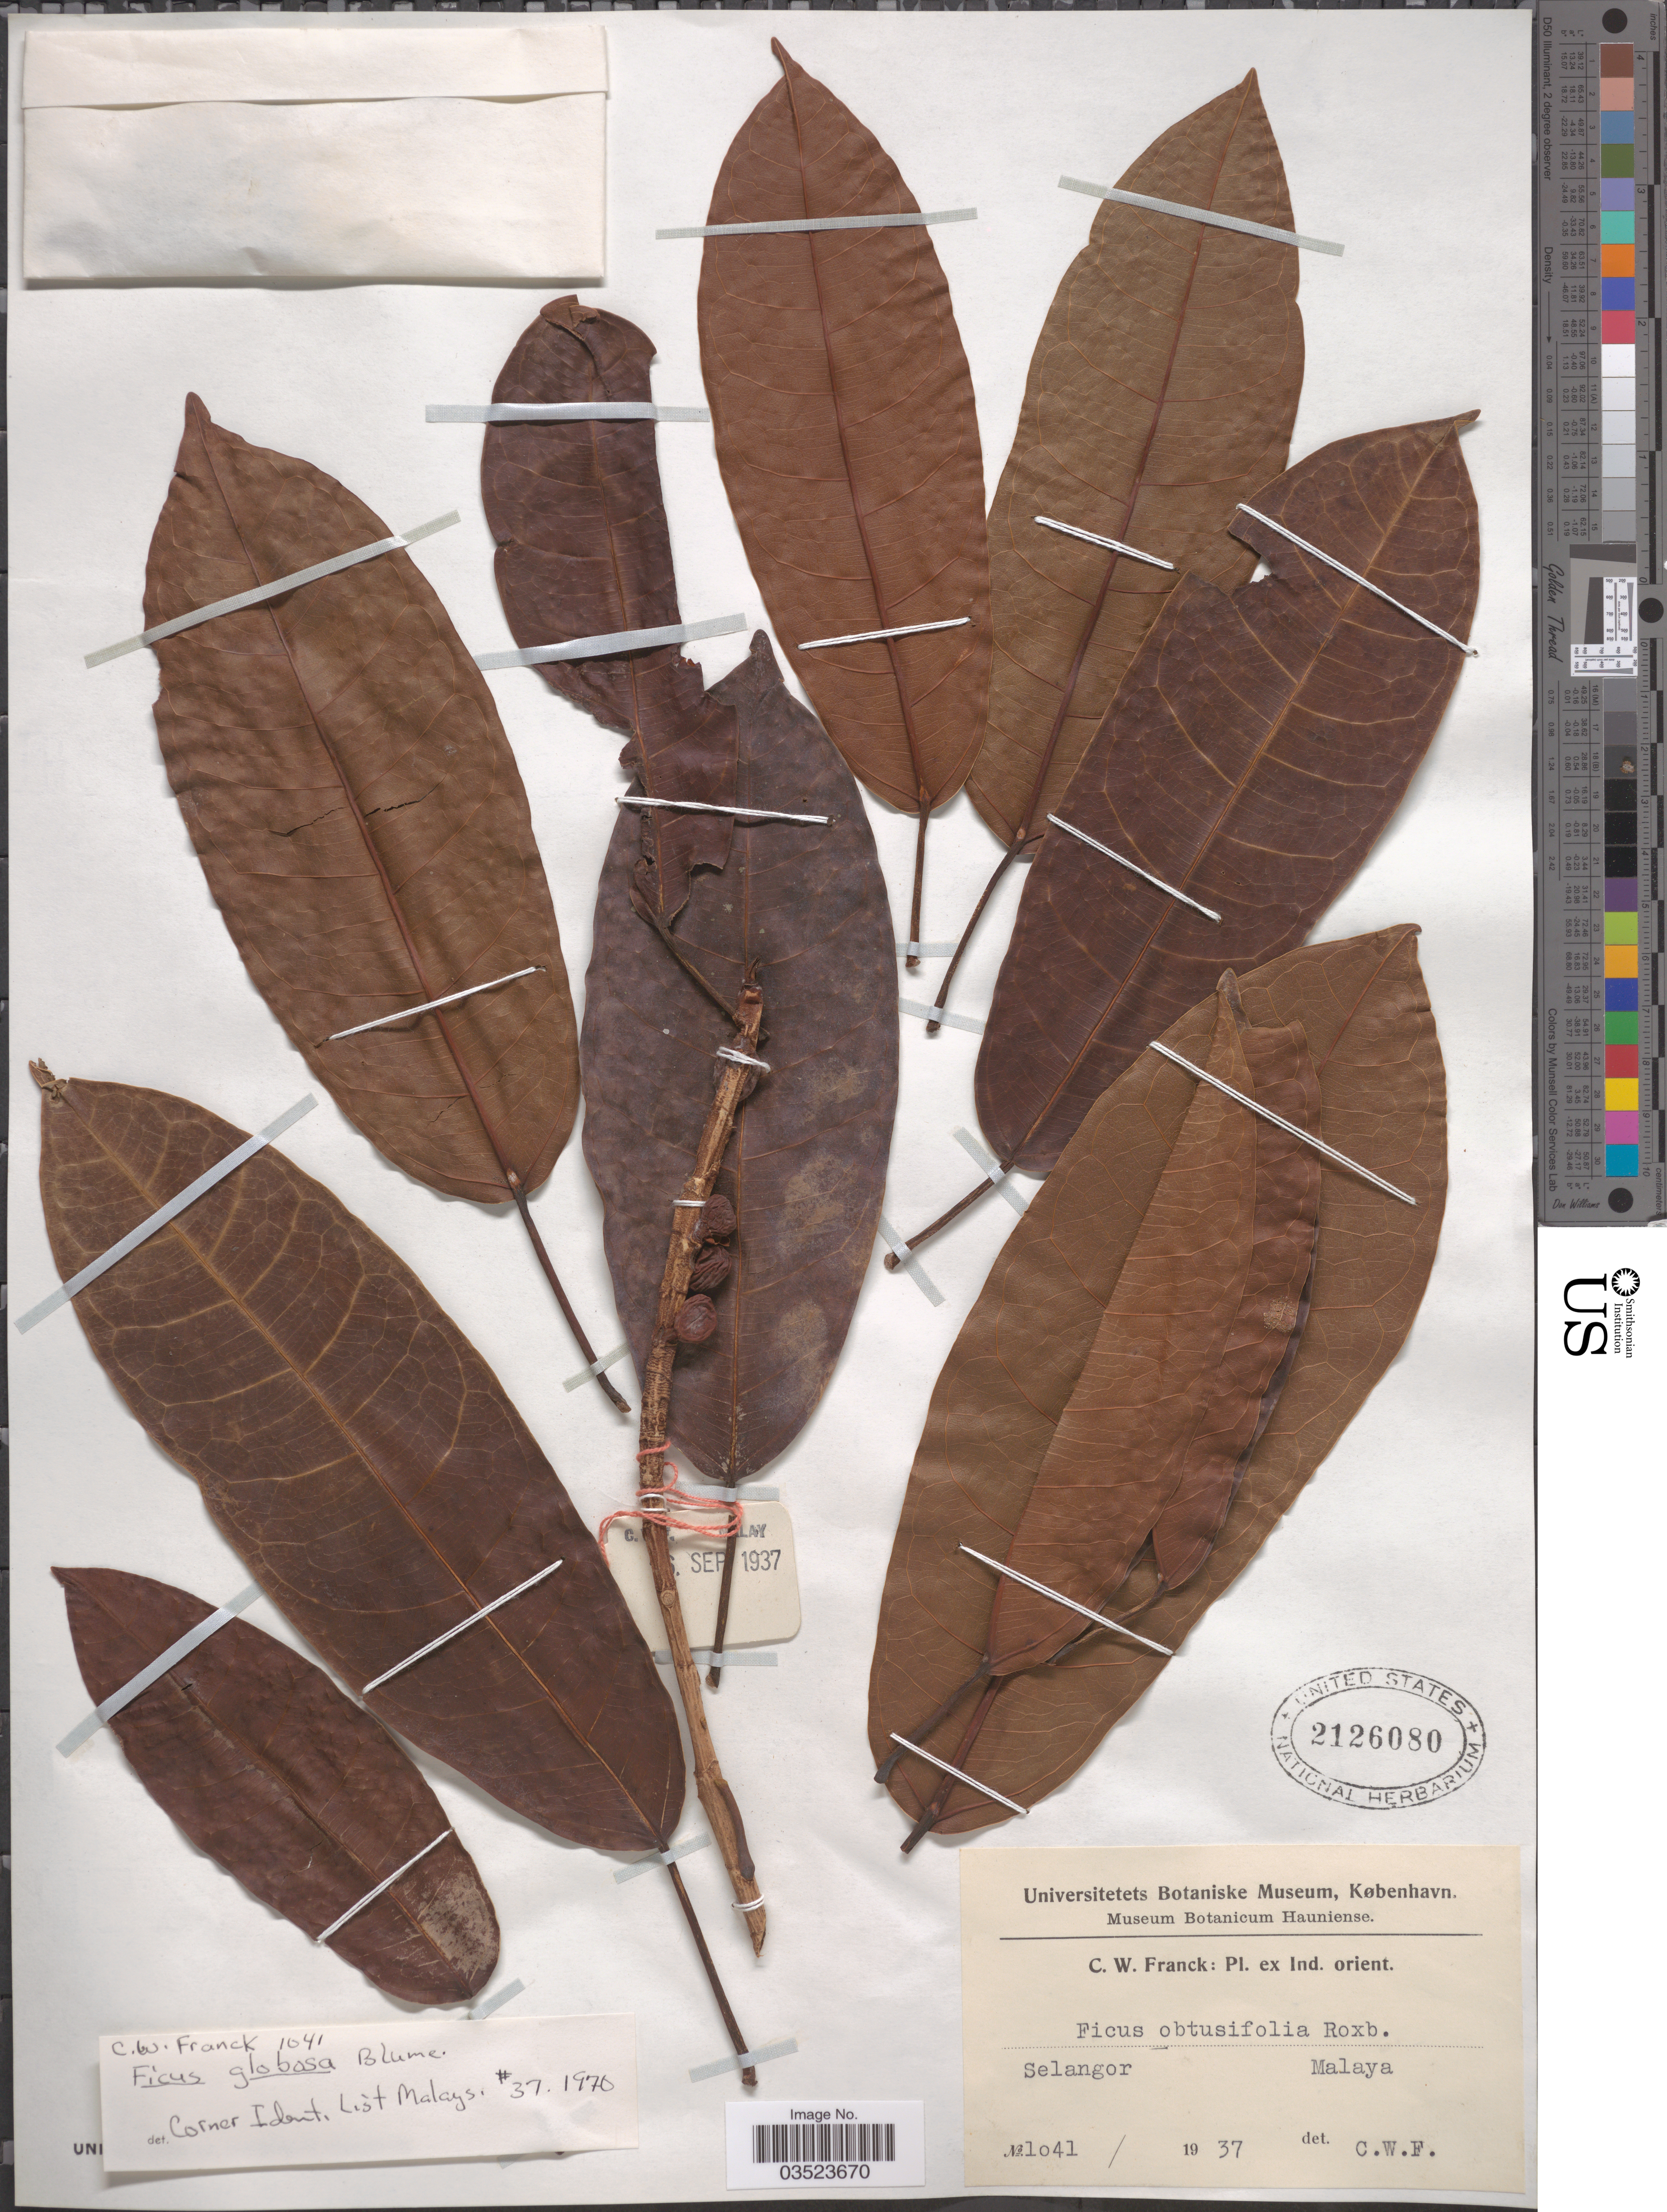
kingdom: Plantae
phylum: Tracheophyta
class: Magnoliopsida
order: Rosales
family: Moraceae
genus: Ficus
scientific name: Ficus globosa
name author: Blume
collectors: C. Franck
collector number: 1041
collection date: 1937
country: Malaysia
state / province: Selangor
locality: Ex Ind. orient. Malaya.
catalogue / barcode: US 21426080